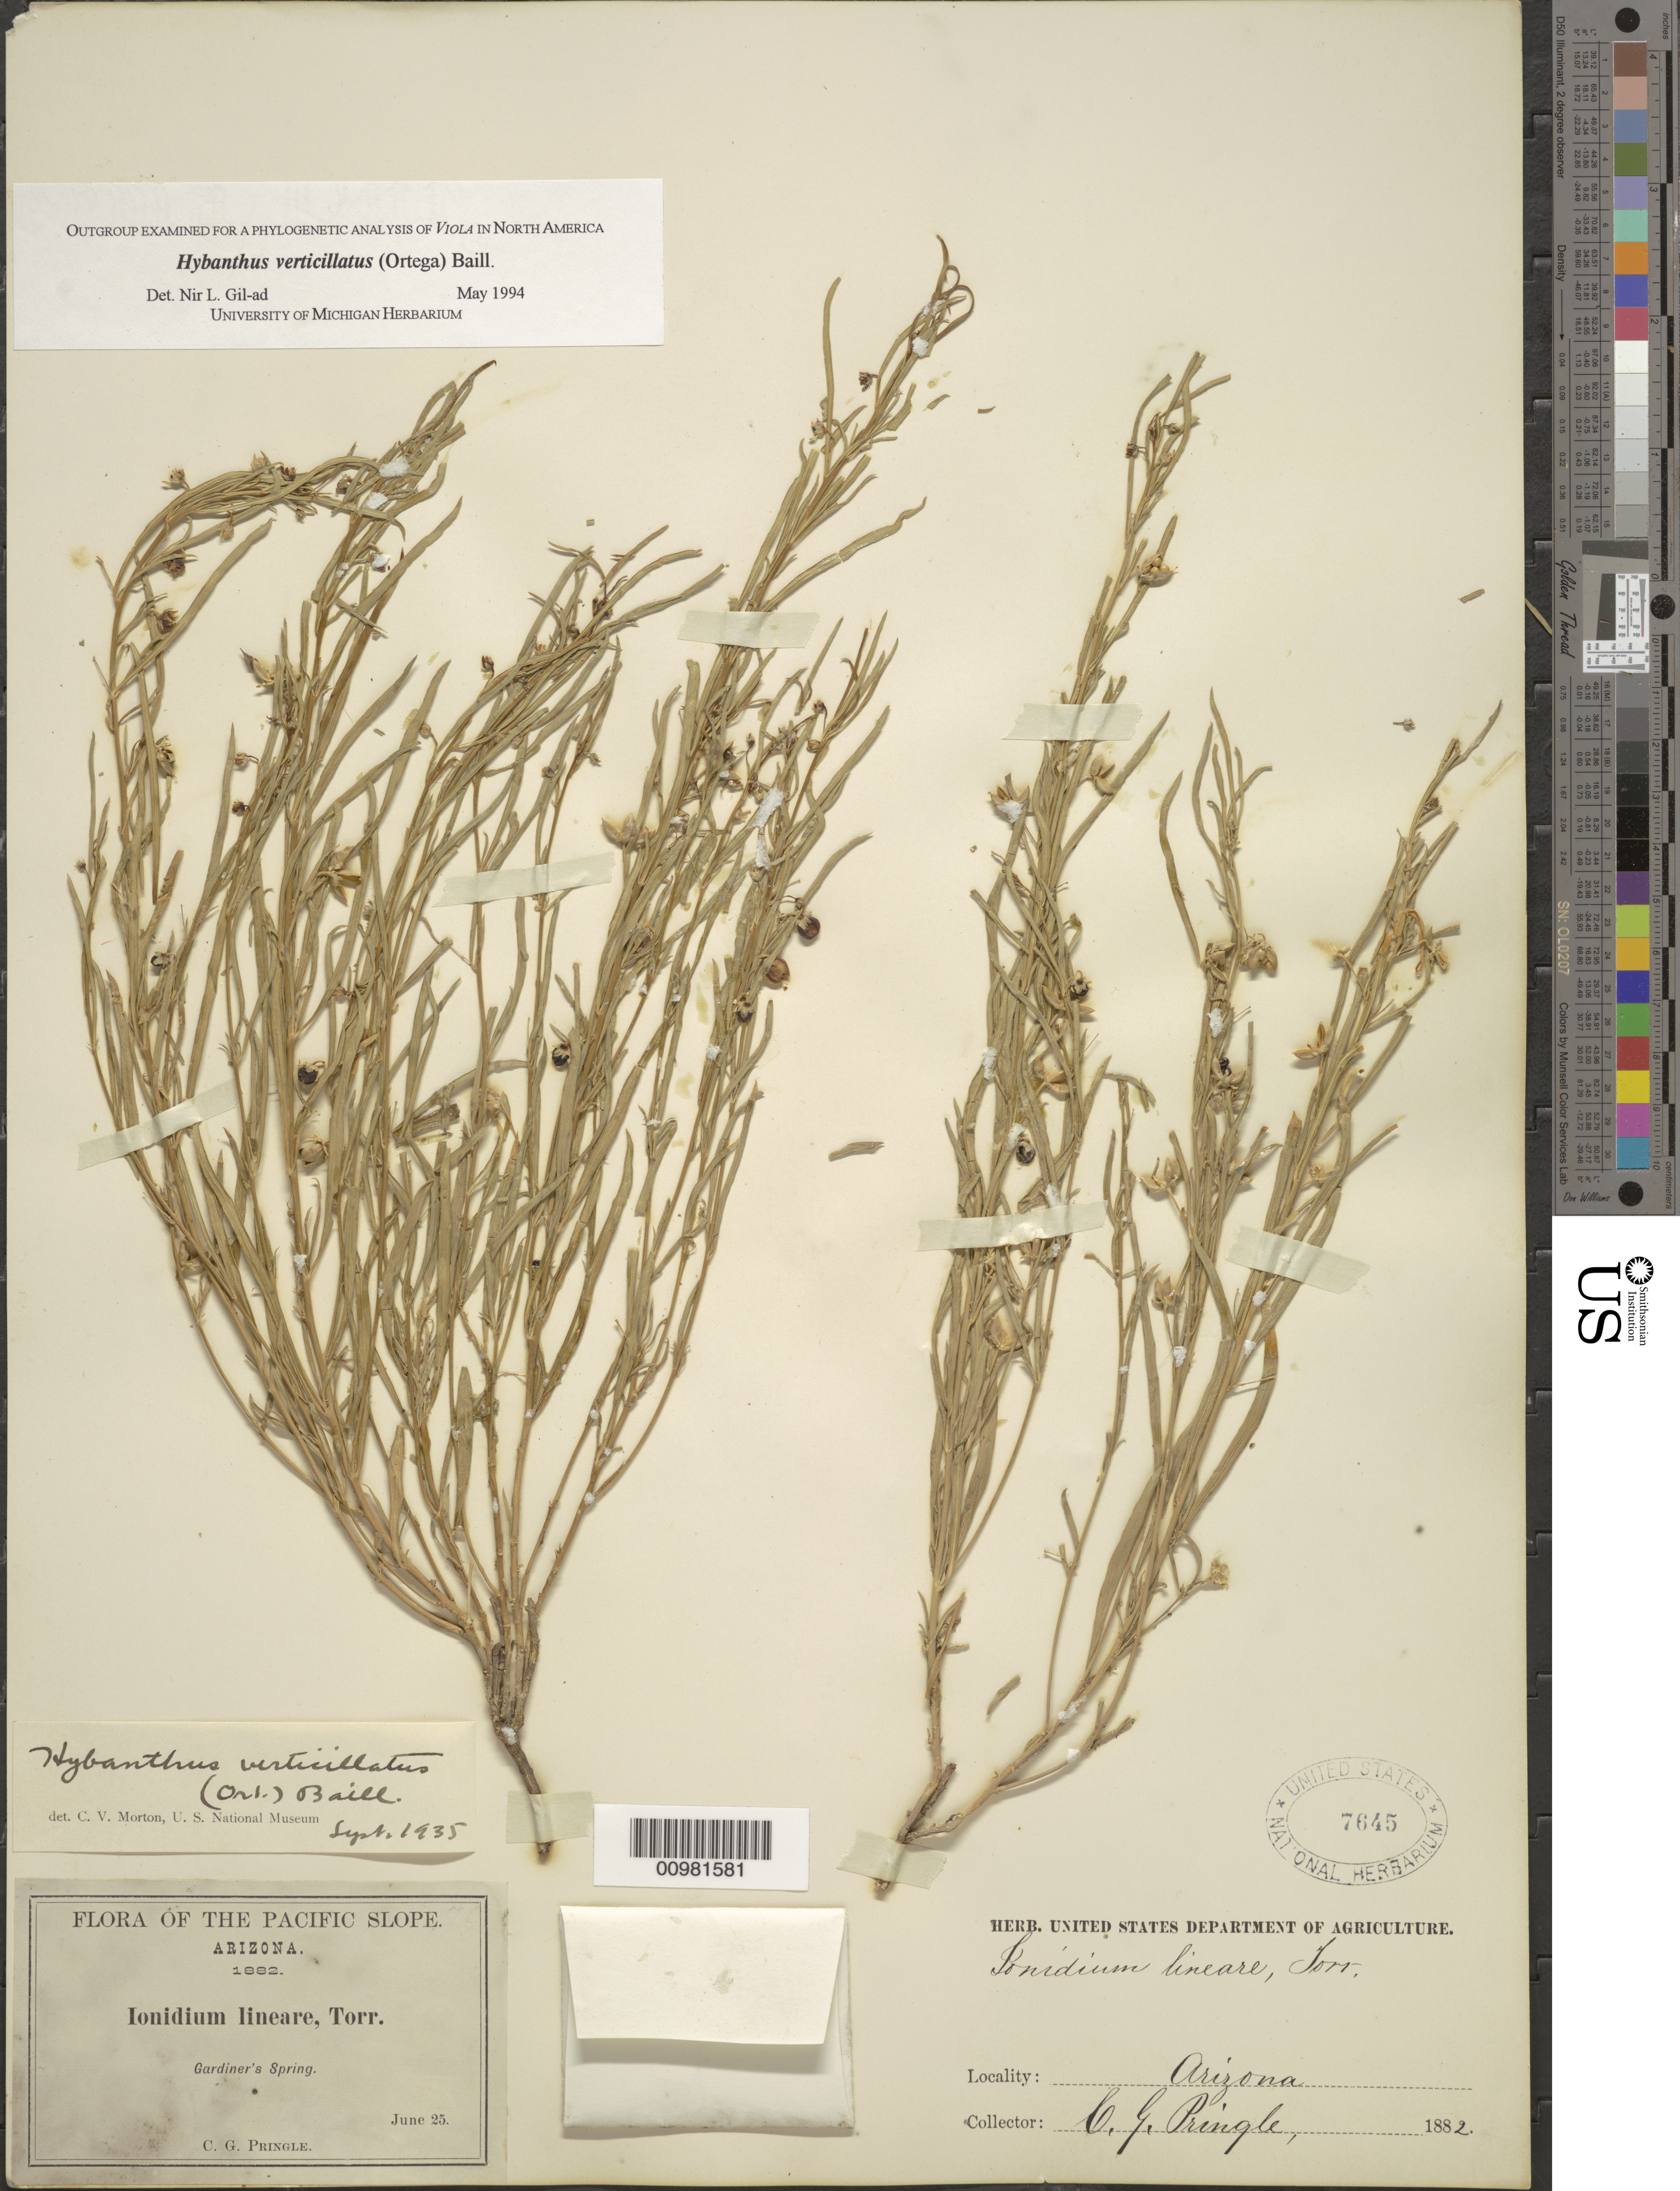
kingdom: Plantae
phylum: Tracheophyta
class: Magnoliopsida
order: Malpighiales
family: Violaceae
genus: Pombalia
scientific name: Pombalia verticillata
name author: (Ortega) Paula-Souza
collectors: C. G. Pringle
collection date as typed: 25 Jun 1882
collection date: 1882-06-25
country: United States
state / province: Arizona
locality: Gardiner's Spring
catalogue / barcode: US 7645